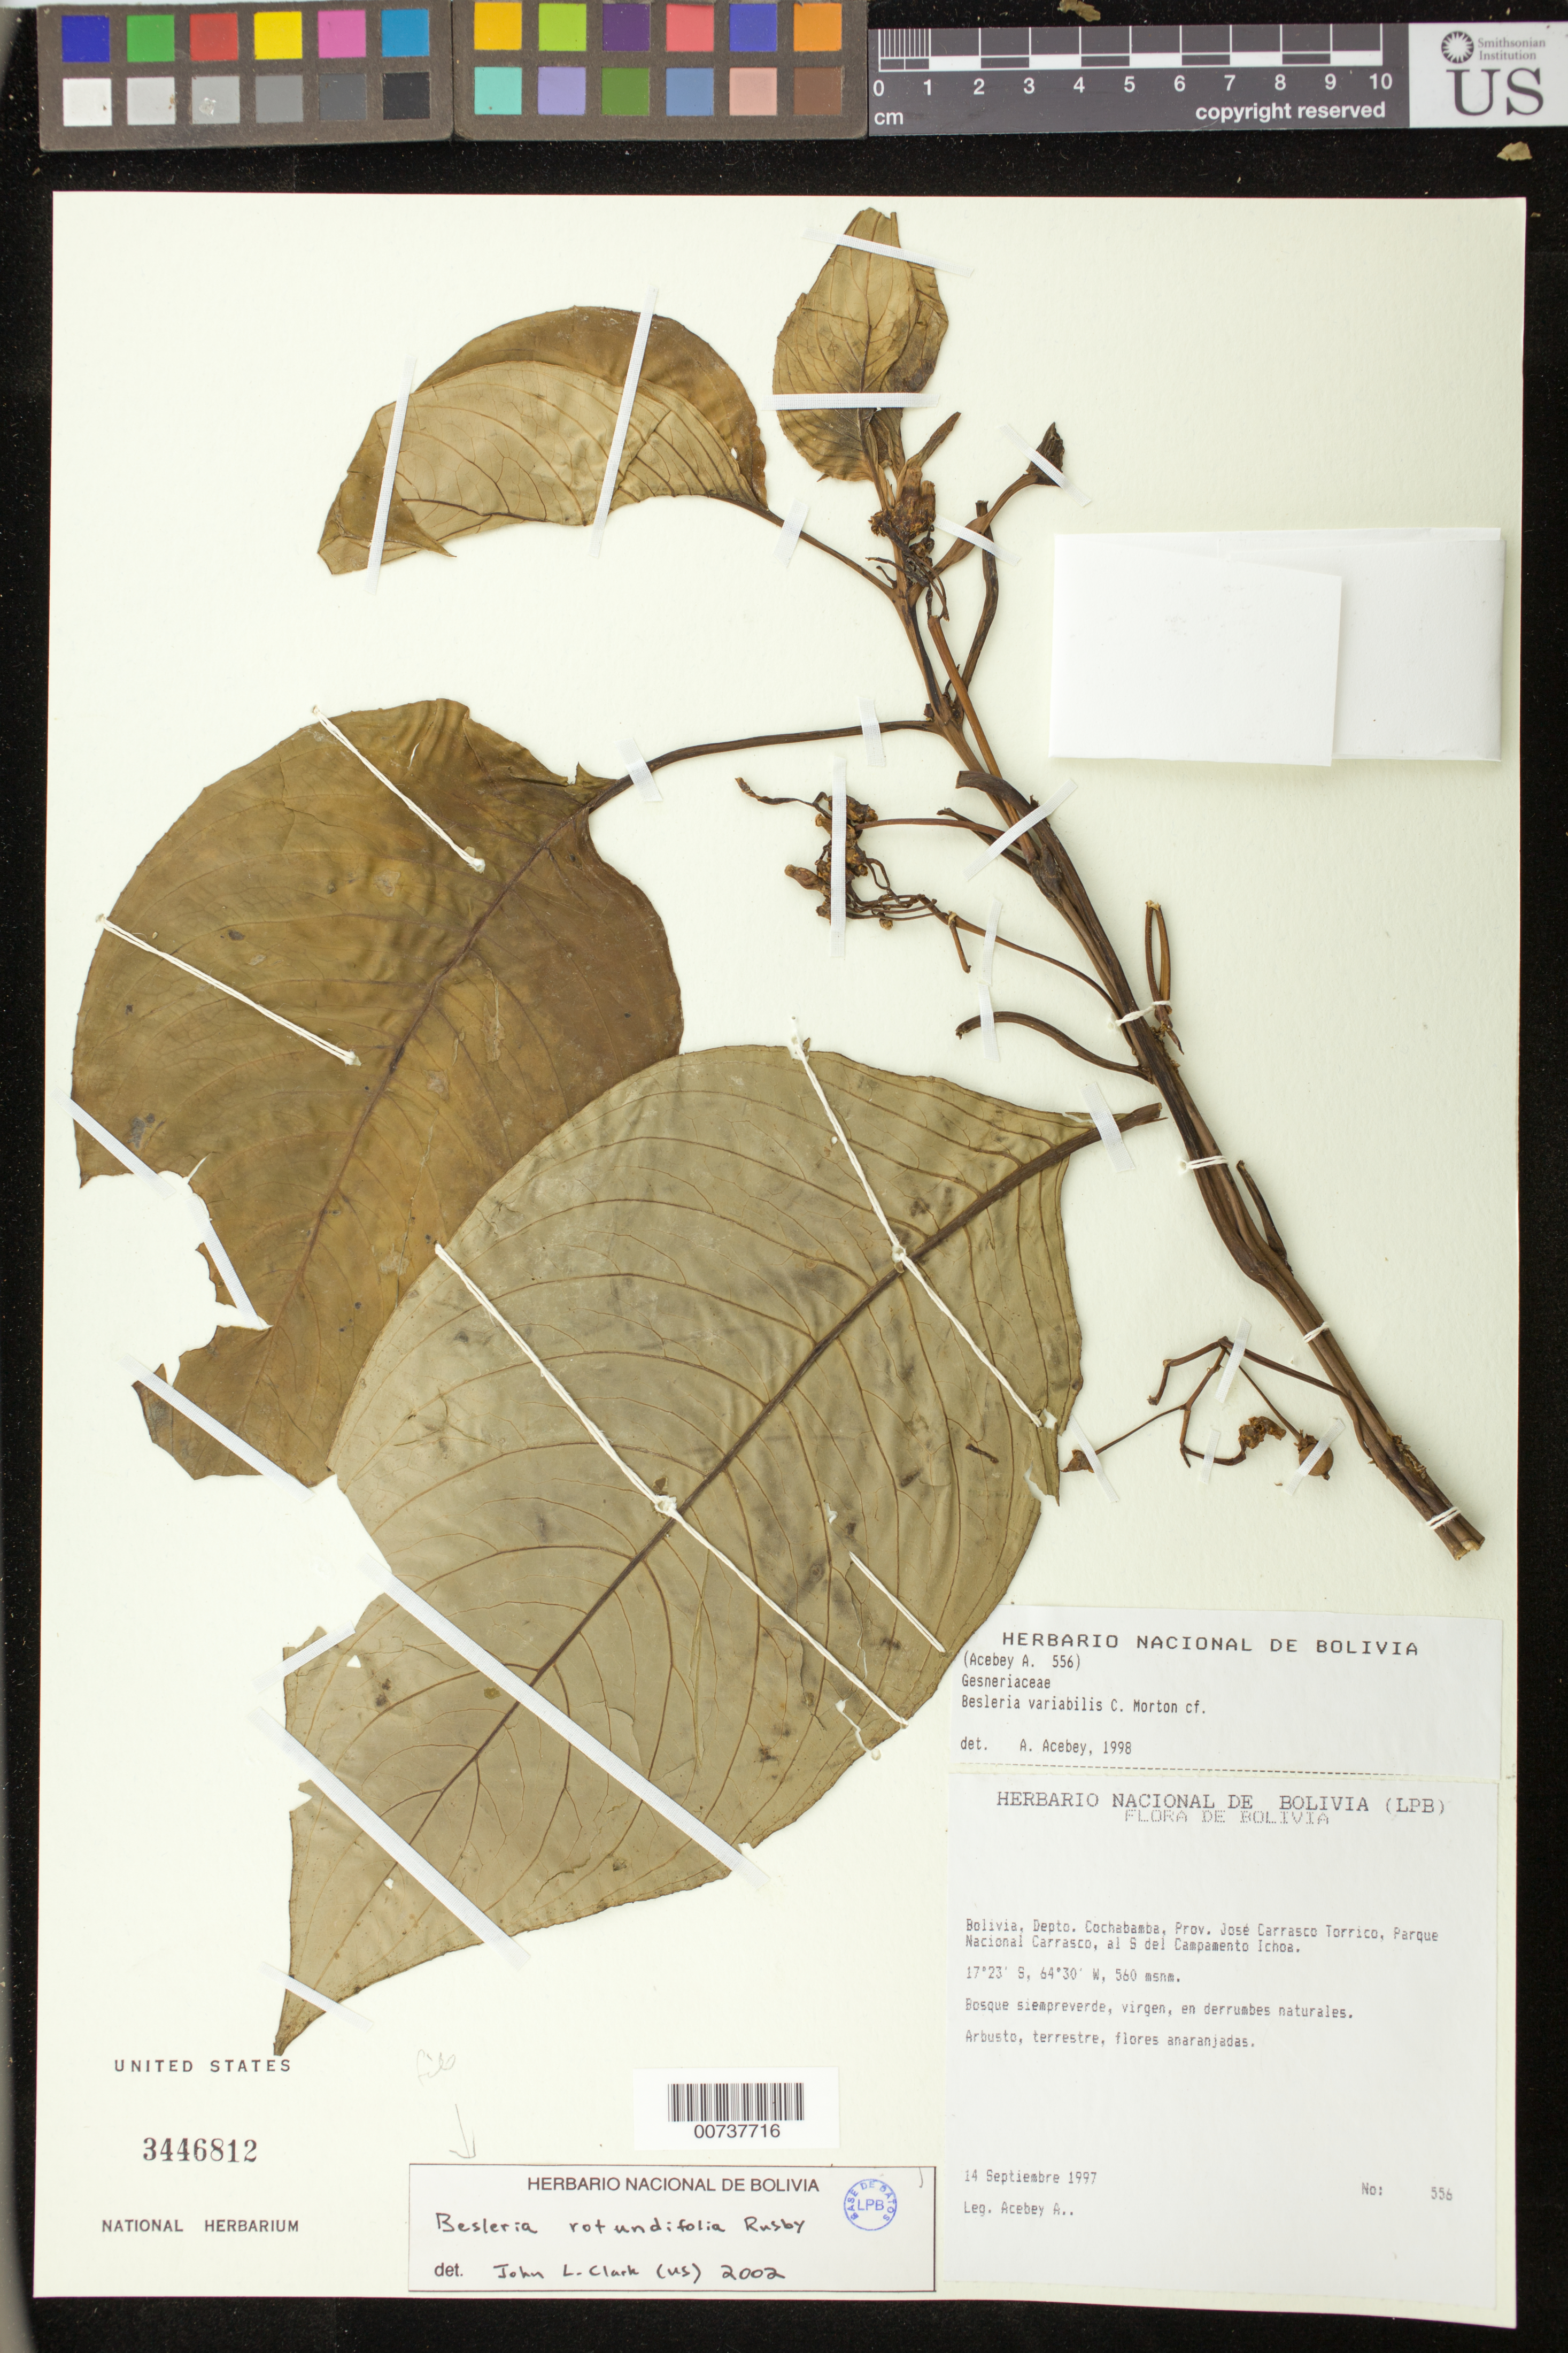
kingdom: Plantae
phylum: Tracheophyta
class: Magnoliopsida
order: Lamiales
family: Gesneriaceae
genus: Besleria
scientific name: Besleria rotundifolia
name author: Rusby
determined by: Clark, J. L., (SEL), The Marie Selby Botanical Garden (UNITED STATES)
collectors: A. Acebey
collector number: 556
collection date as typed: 14 Sep 1997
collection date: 1997-09-14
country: Bolivia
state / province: Cochabamba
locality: Prov. José Carrasco Torrico, Parque Nacional Carrasco, al S del Campamento Ichoa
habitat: Bosque siempreverde, virgen, en derrumbes naturales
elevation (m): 560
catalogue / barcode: US 3446812